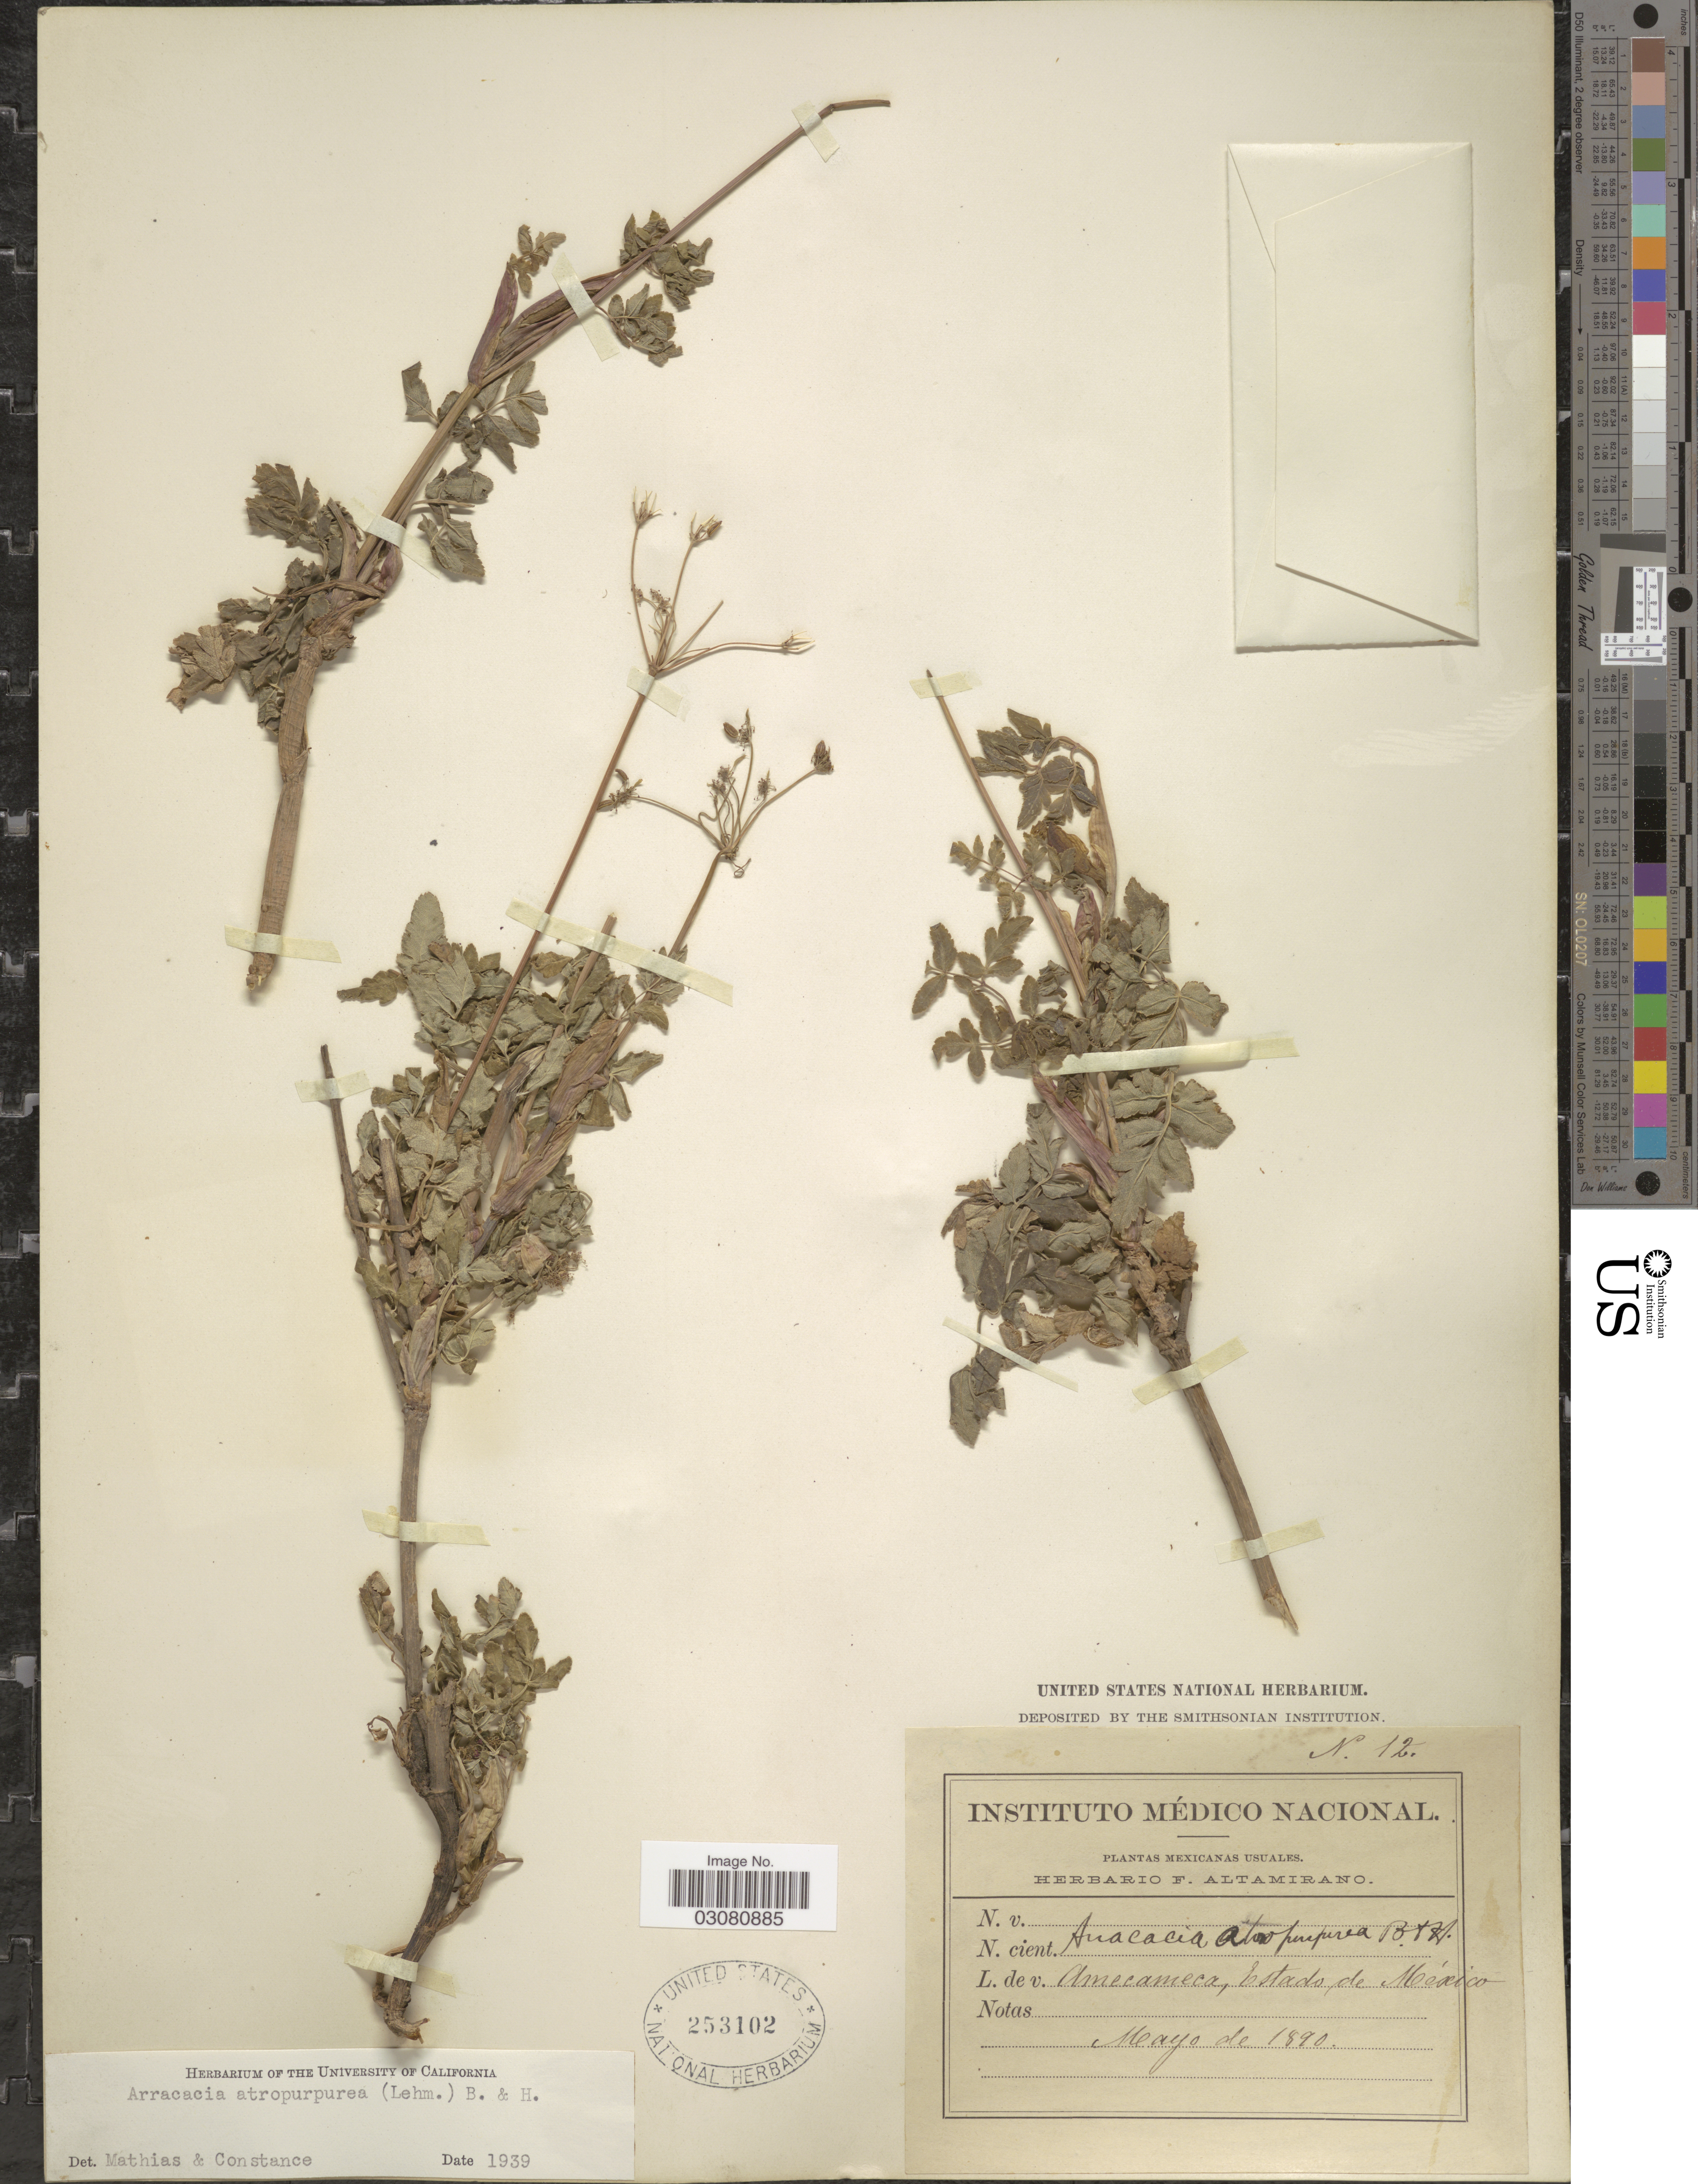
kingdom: Plantae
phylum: Tracheophyta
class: Magnoliopsida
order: Apiales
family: Apiaceae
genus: Arracacia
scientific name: Arracacia atropurpurea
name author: (Lehm.) Benth. & Hook. f. ex Hemsl.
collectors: Ex herb. F. Altamirano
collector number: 12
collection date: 1890-05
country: Mexico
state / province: México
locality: Amecameca.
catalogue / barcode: US 253102